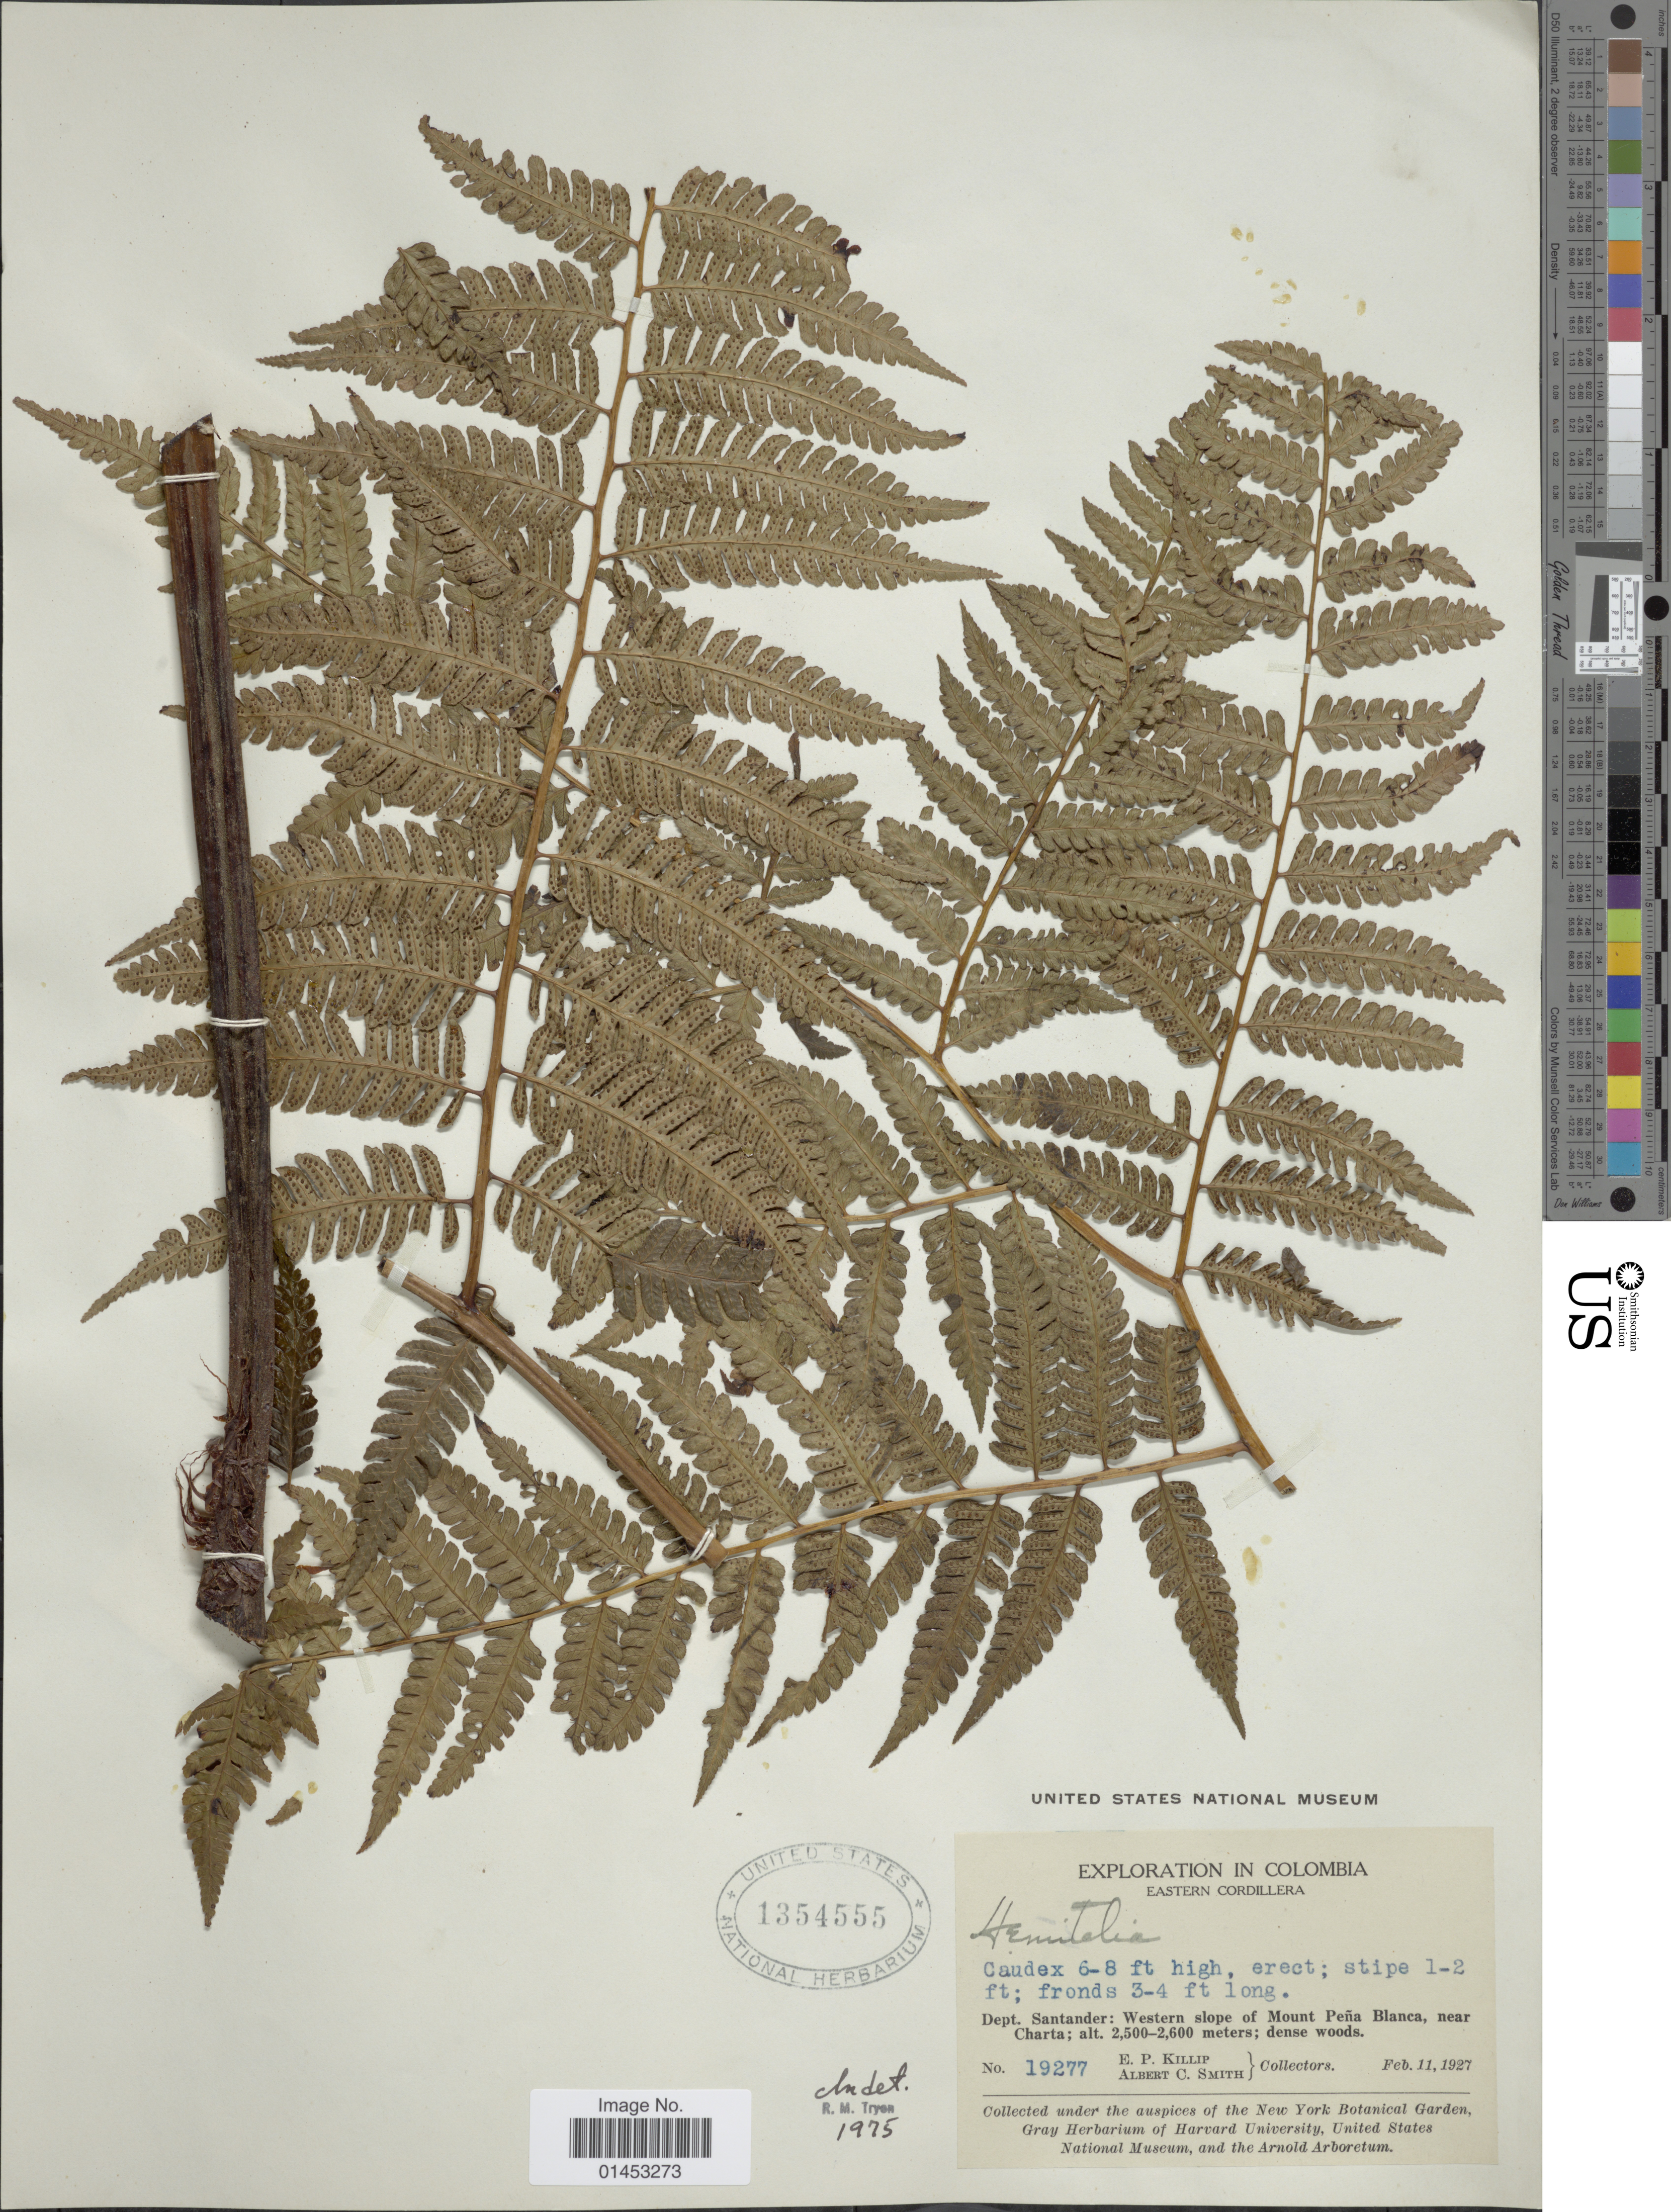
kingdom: Plantae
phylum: Tracheophyta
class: Polypodiopsida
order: Cyatheales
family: Cyatheaceae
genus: Cyathea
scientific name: Cyathea sp.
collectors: E. P. Killip & A. C. Smith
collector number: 19277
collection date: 1927-02-11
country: Colombia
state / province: Santander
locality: Eastern Cordillera, Dept. Santander: Western slope of Mount Pena Blanca, near Charta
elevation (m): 2500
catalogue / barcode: US 1354555